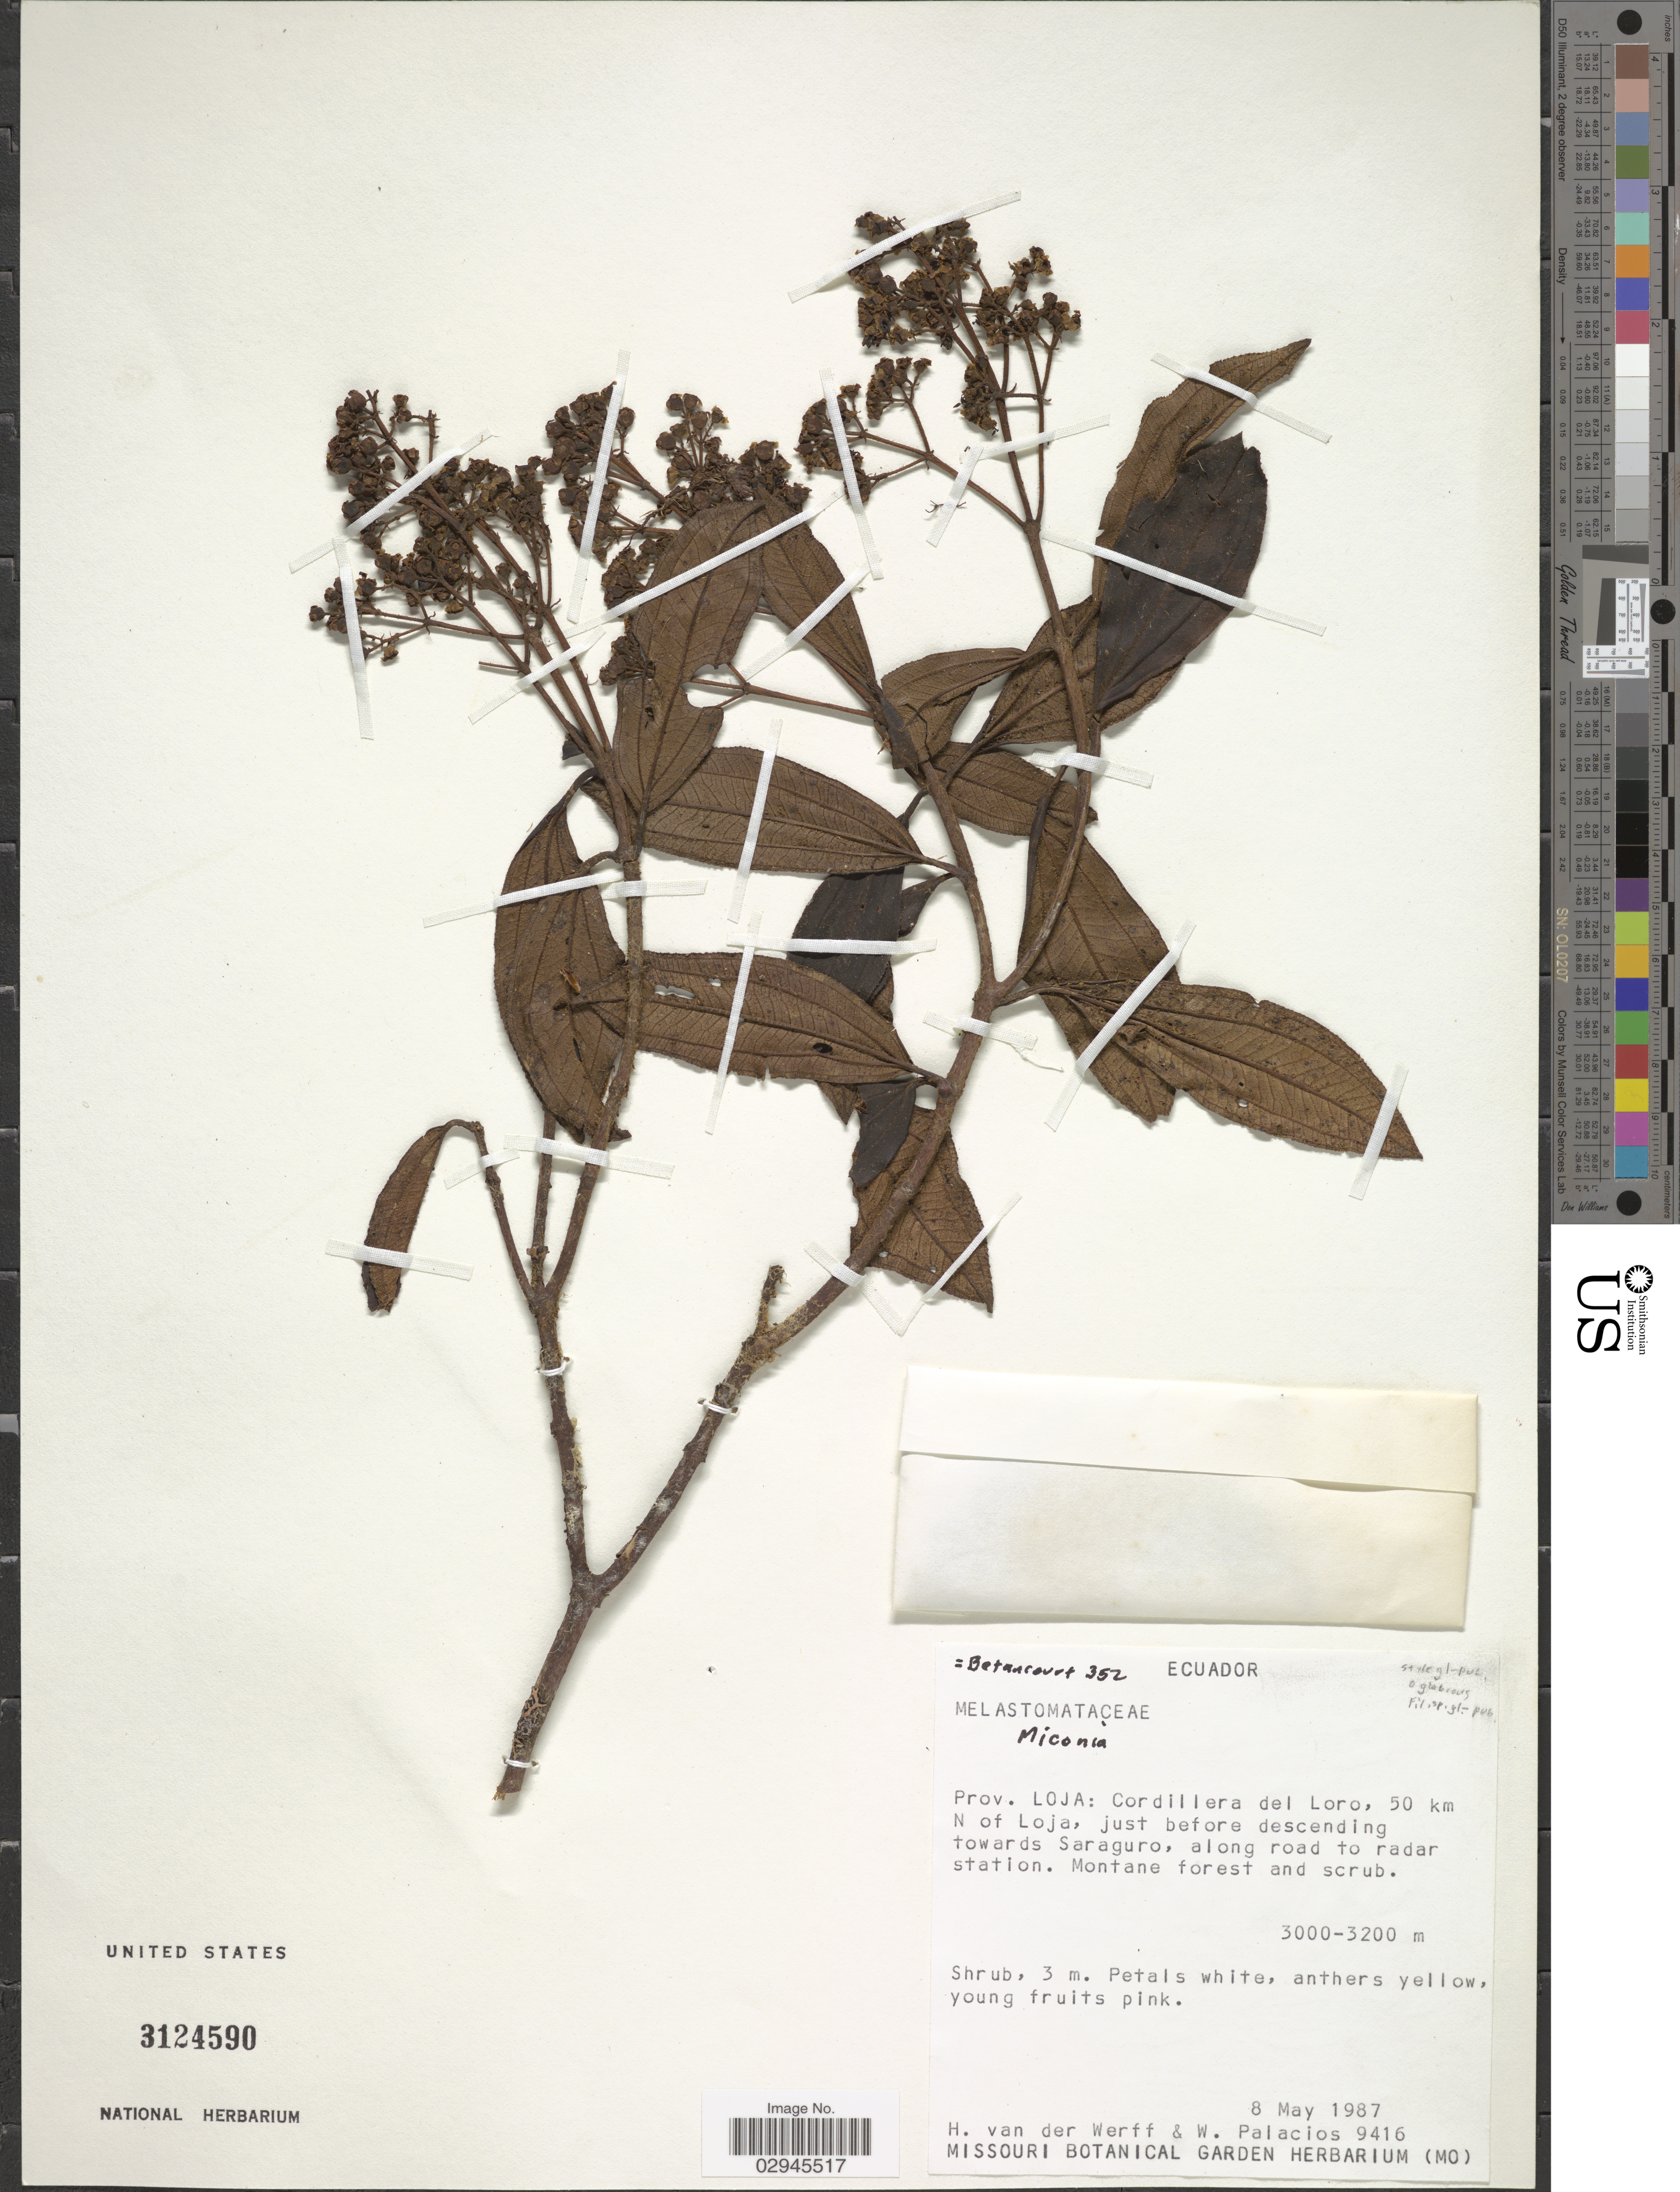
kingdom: Plantae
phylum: Tracheophyta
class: Magnoliopsida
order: Myrtales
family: Melastomataceae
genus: Miconia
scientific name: Miconia sp.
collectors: H. van der Werff & W. Palacios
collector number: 9416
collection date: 1987-05-08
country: Ecuador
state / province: Loja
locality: Cordillera del Loro, 50 km N of Loja, just before descending towards Saraguro, along road to radar station.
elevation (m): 3000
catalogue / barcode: US 3124590